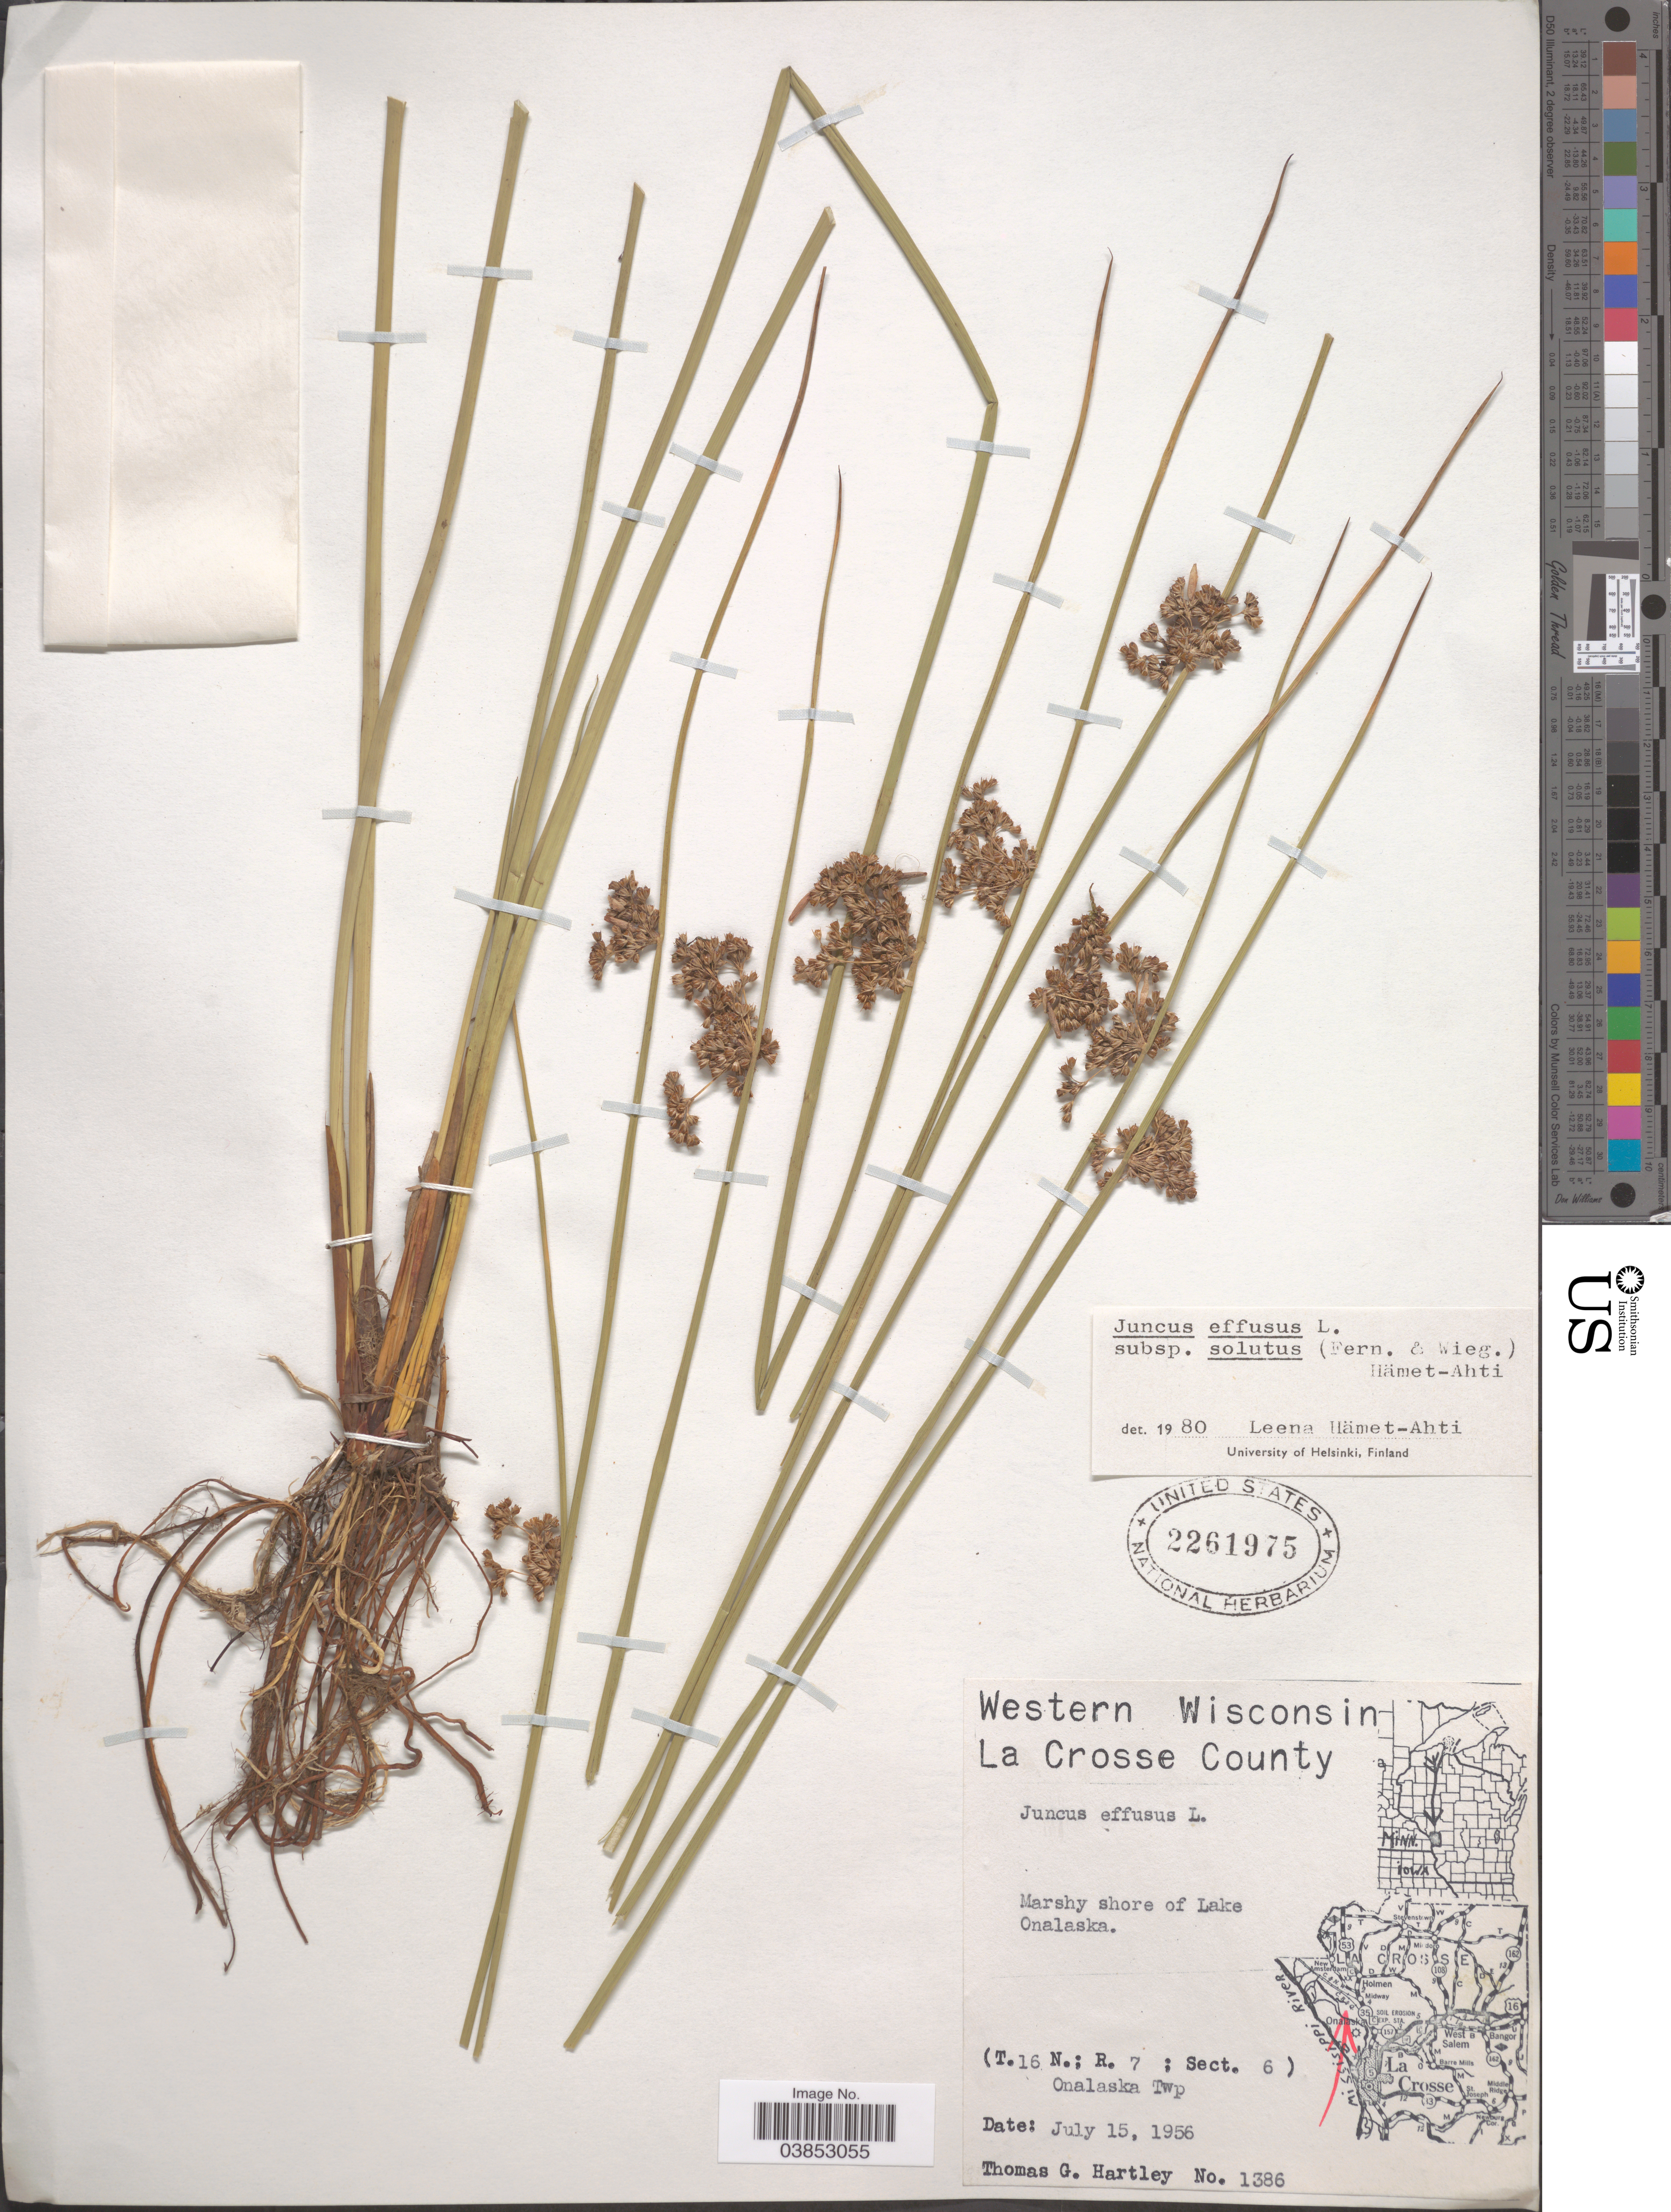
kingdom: Plantae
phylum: Tracheophyta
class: Liliopsida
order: Poales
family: Juncaceae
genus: Juncus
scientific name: Juncus effusus var. solutus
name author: Fernald & Wiegand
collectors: T. G. Hartley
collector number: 1386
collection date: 1956-07-15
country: United States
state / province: Wisconsin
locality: Western Wisconsin. La Crosse County. Marshy shore of Lake Onalaska. (T. 16N.; R. 7 ; Sect. 6). Onalaska Twp.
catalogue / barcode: US 2261975